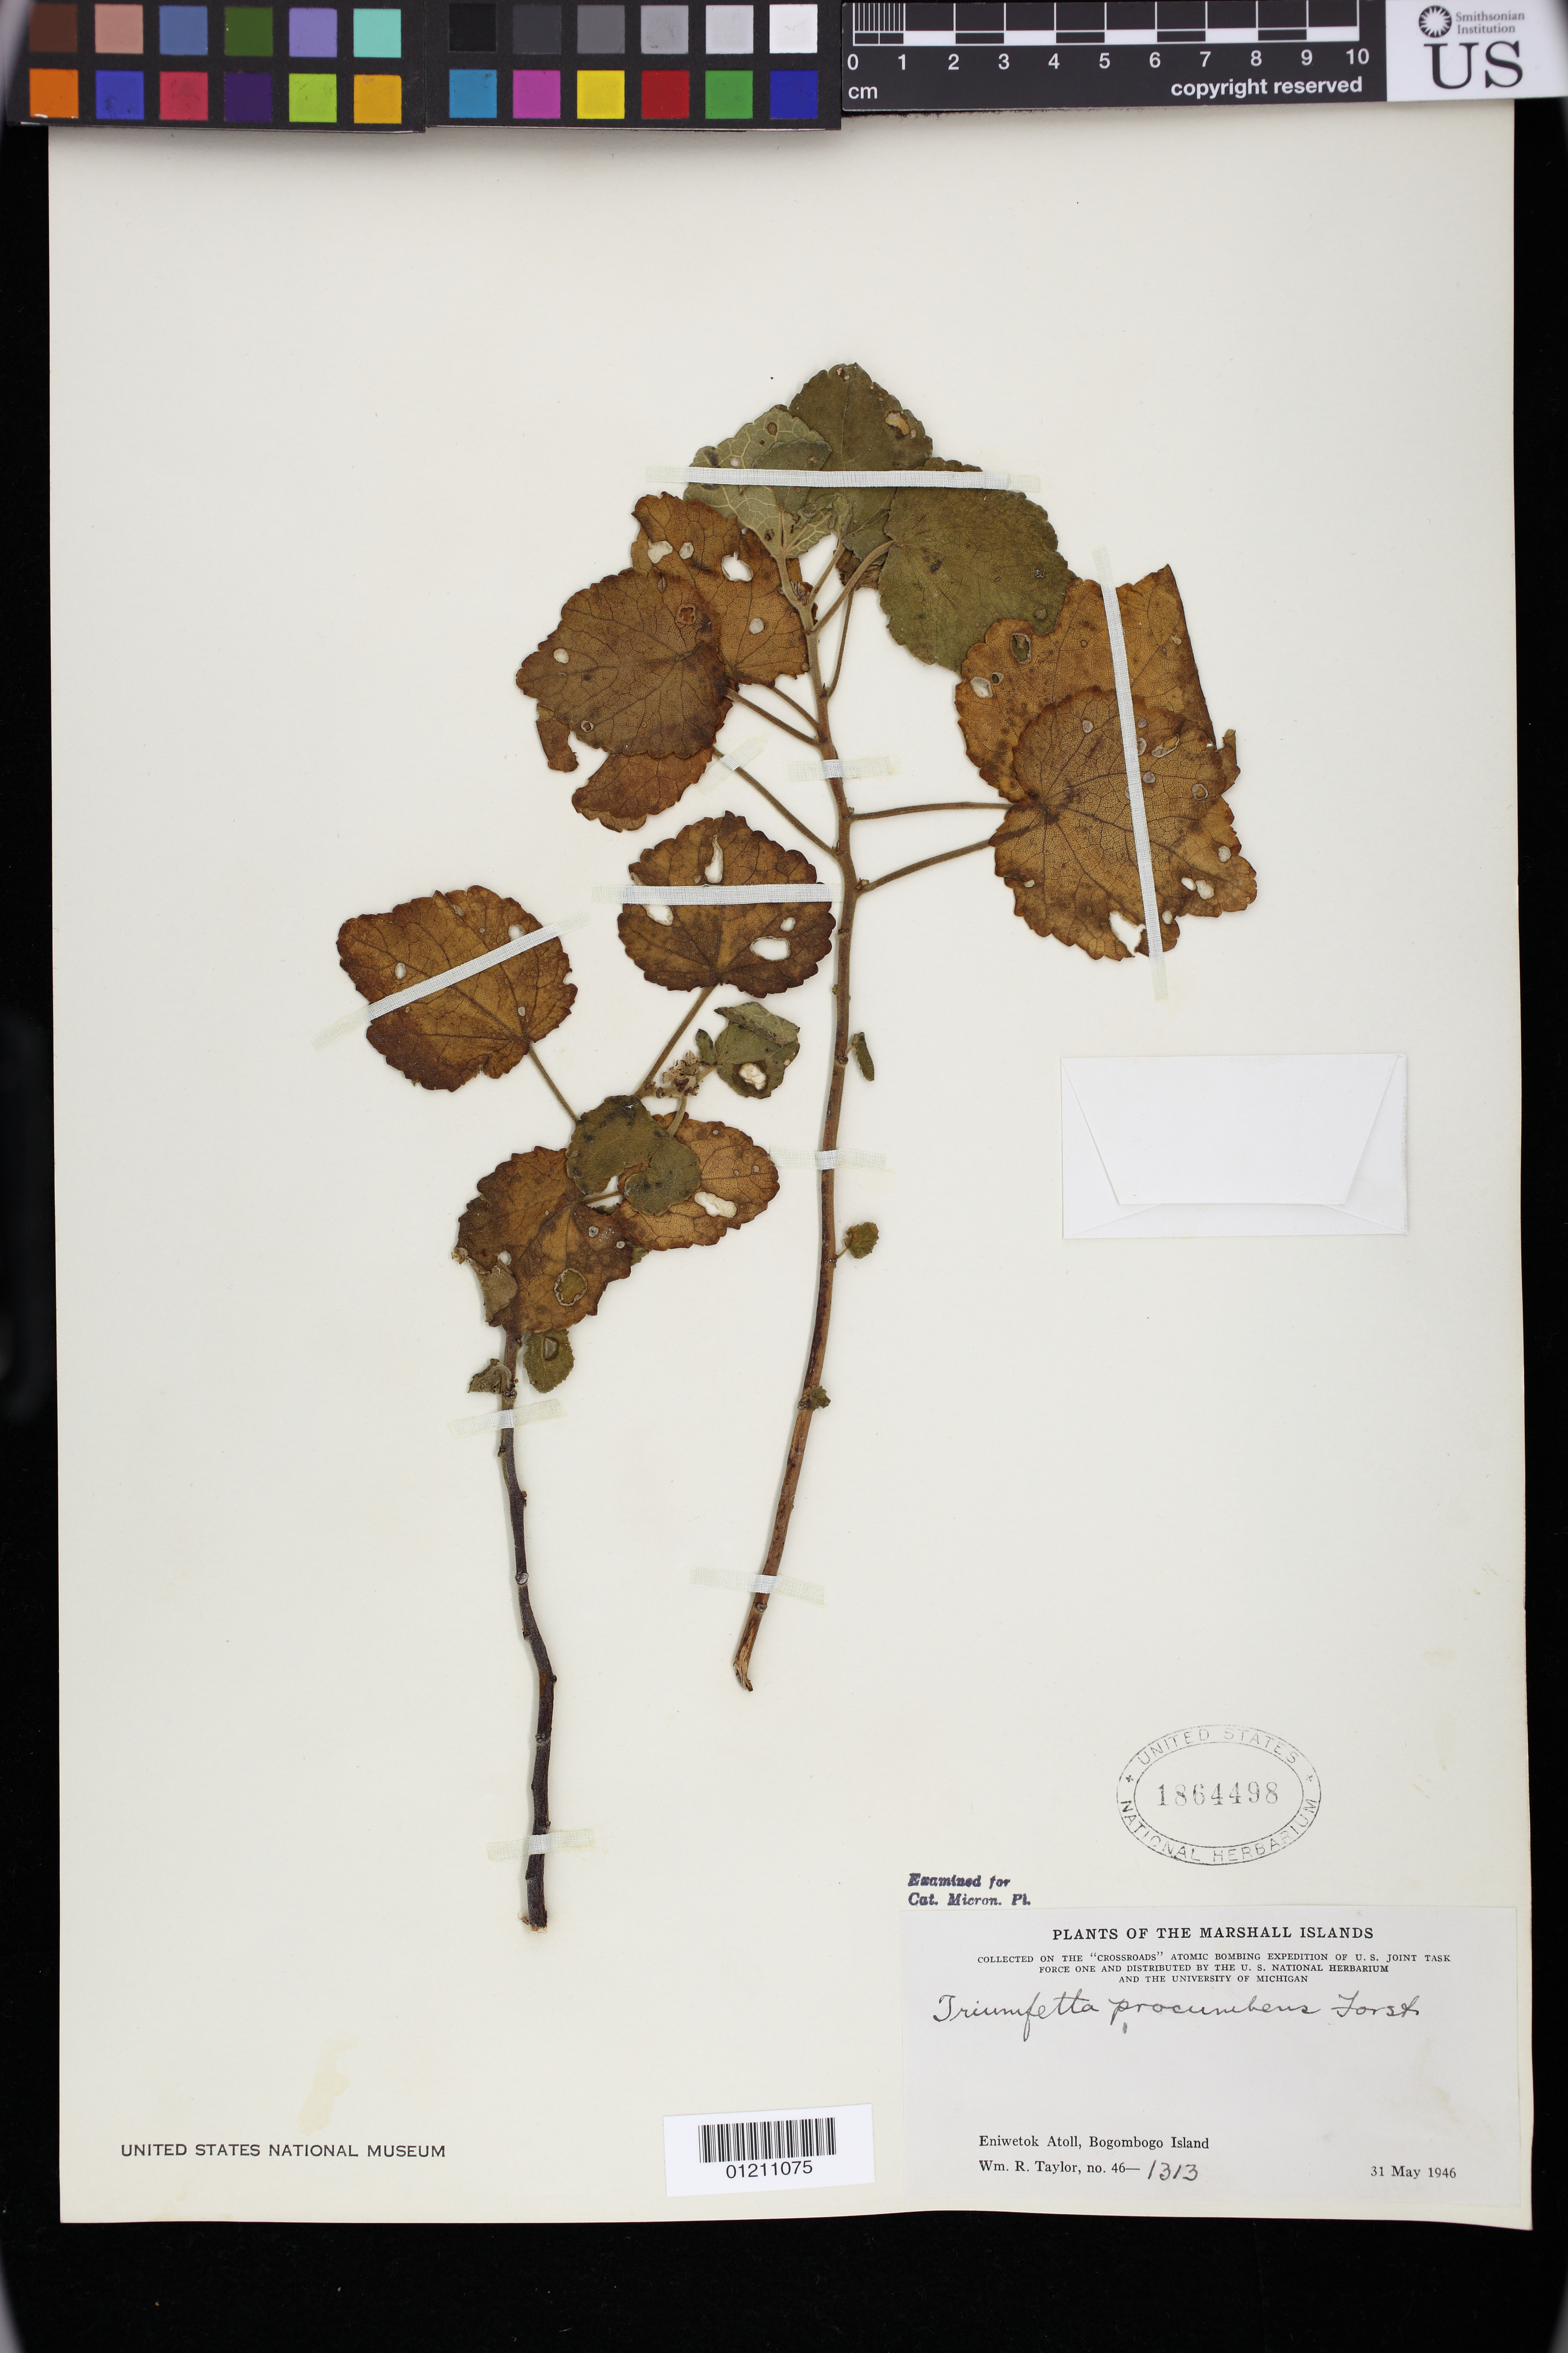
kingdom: Plantae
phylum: Tracheophyta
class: Magnoliopsida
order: Malvales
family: Malvaceae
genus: Triumfetta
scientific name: Triumfetta procumbens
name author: G. Forst.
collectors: W. R. Taylor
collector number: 46-1313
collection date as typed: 31 May 1946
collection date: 1946-05-31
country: Marshall Islands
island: Enewetak Atoll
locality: Eniwetok Atoll, Bogombogo Island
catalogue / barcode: US 1864498